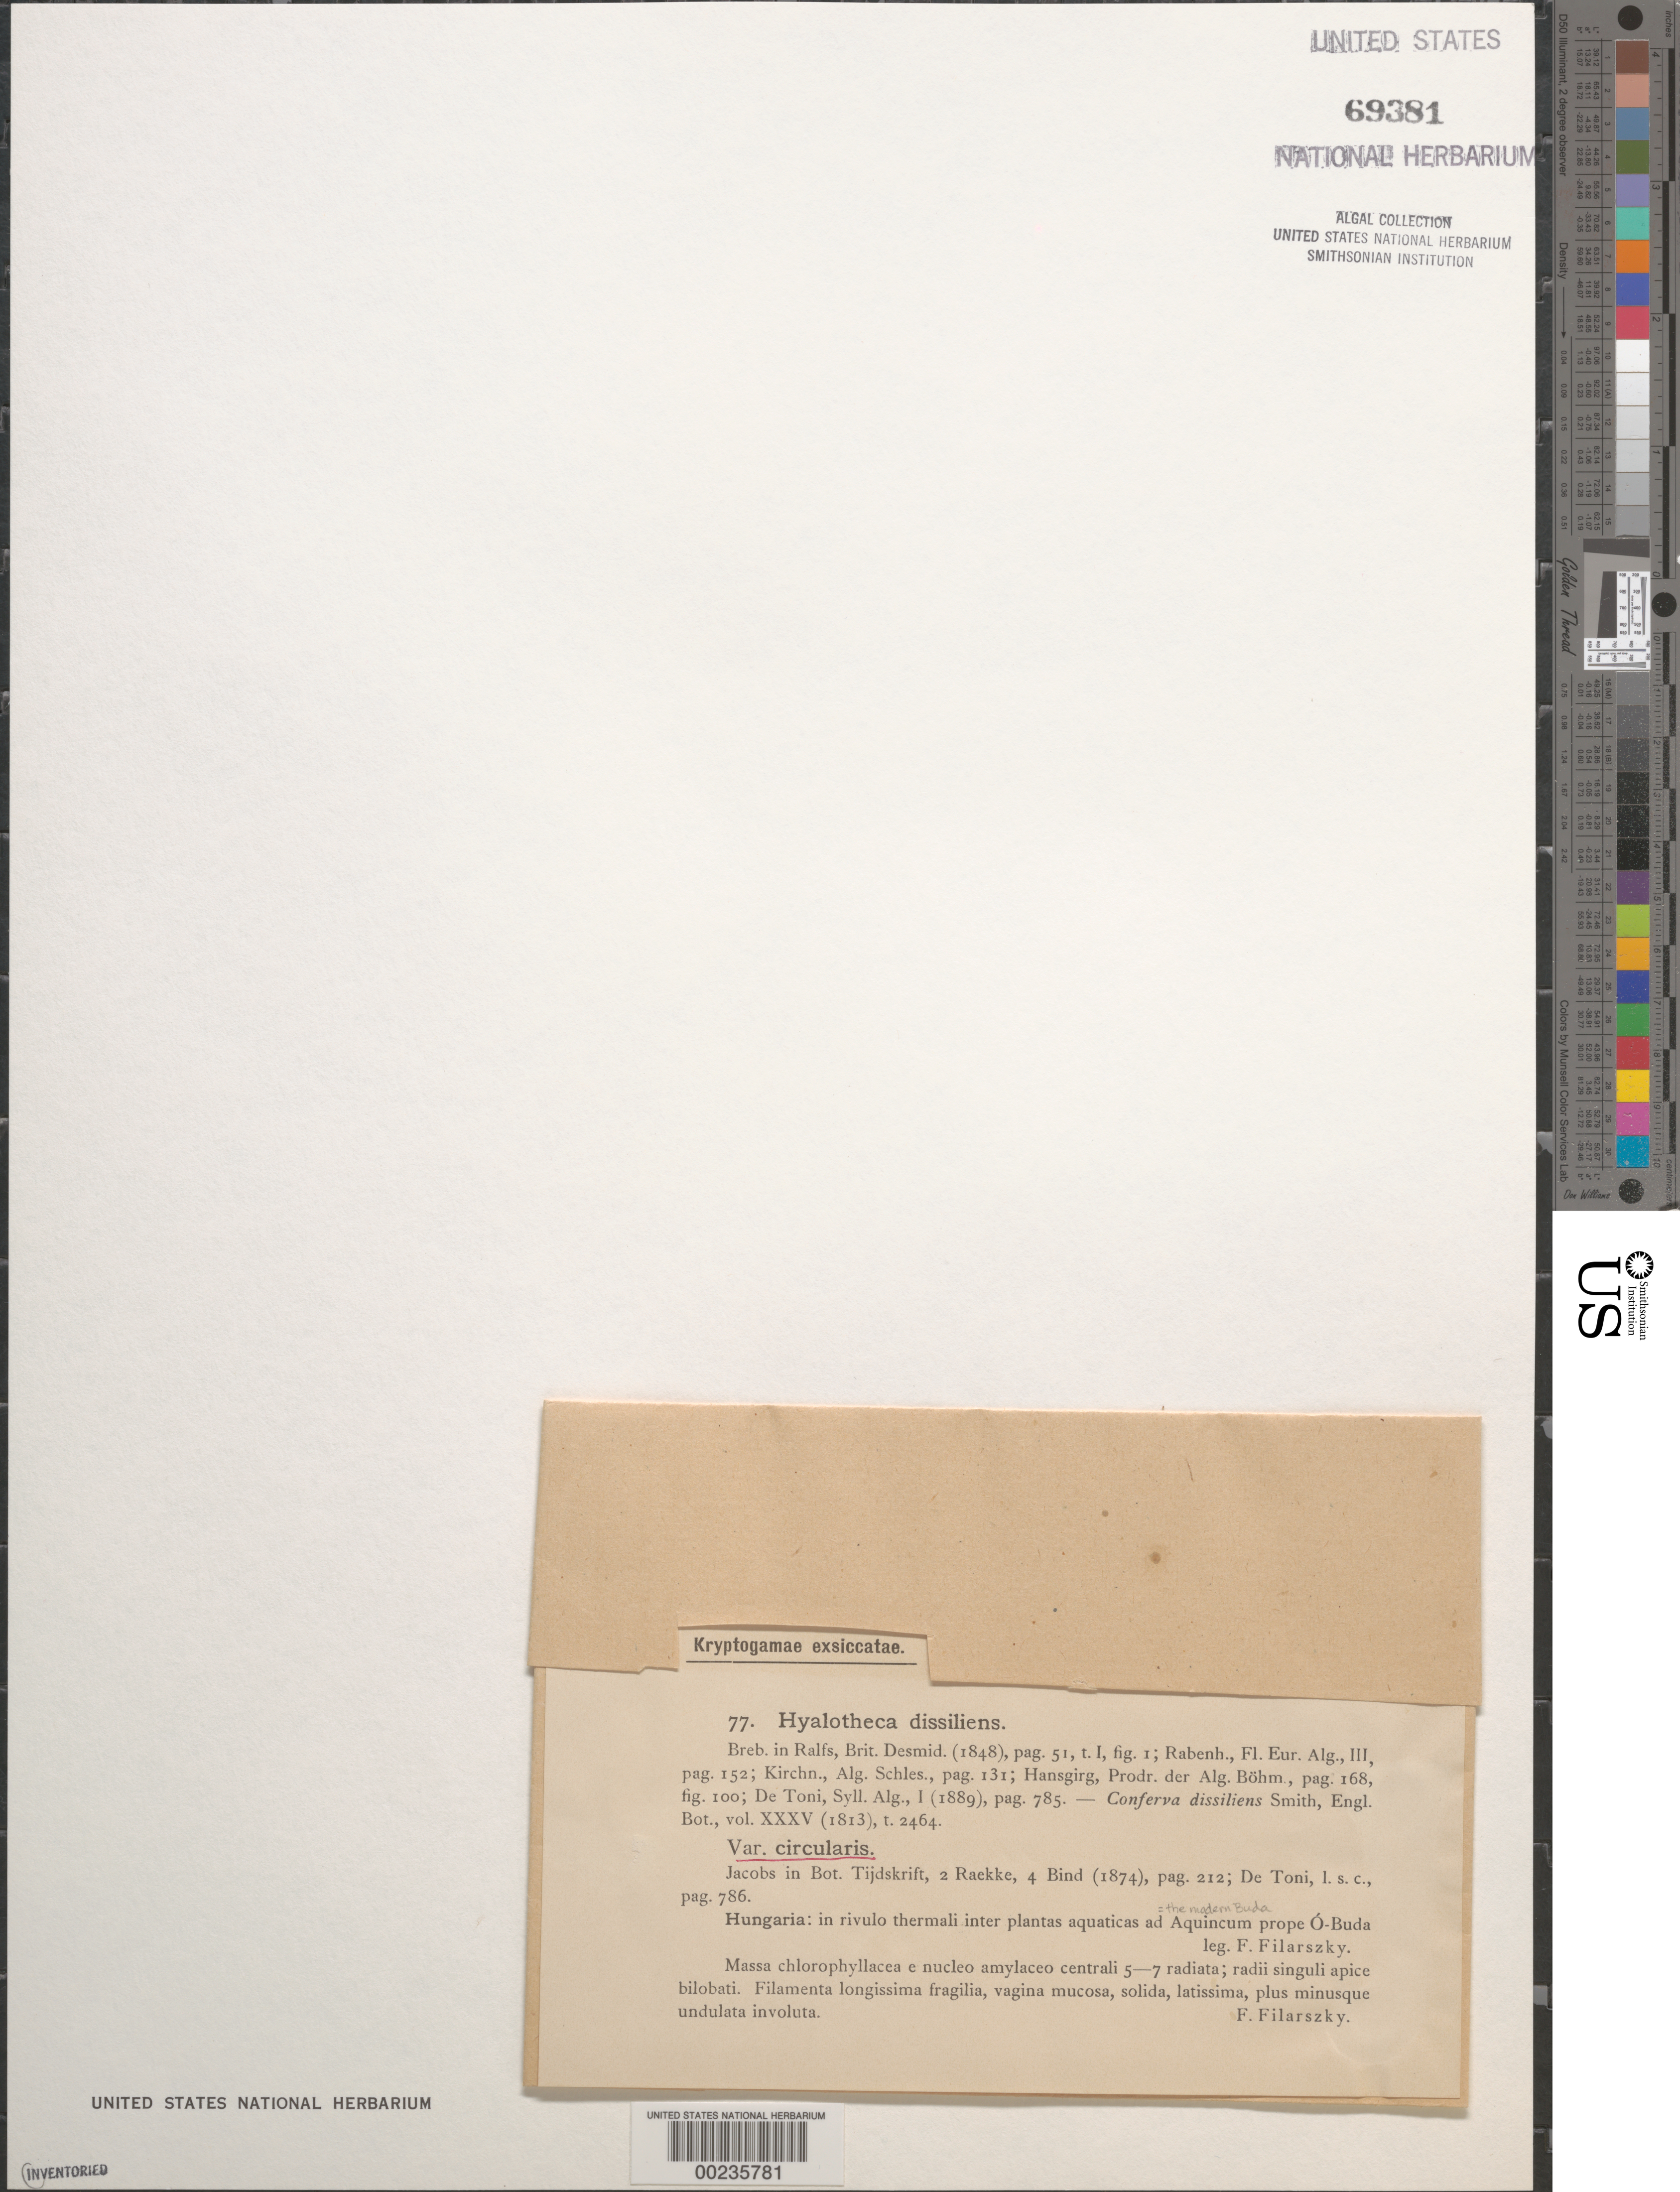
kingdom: Plantae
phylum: Charophyta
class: Zygnematophyceae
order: Zygnematales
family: Desmidiaceae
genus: Hyalotheca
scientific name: Hyalotheca dissiliens var. circularis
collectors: F. Filarszky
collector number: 77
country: Hungary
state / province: Budapest, Capital District of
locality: Buda (aquincum), near obuda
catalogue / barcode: US 69381